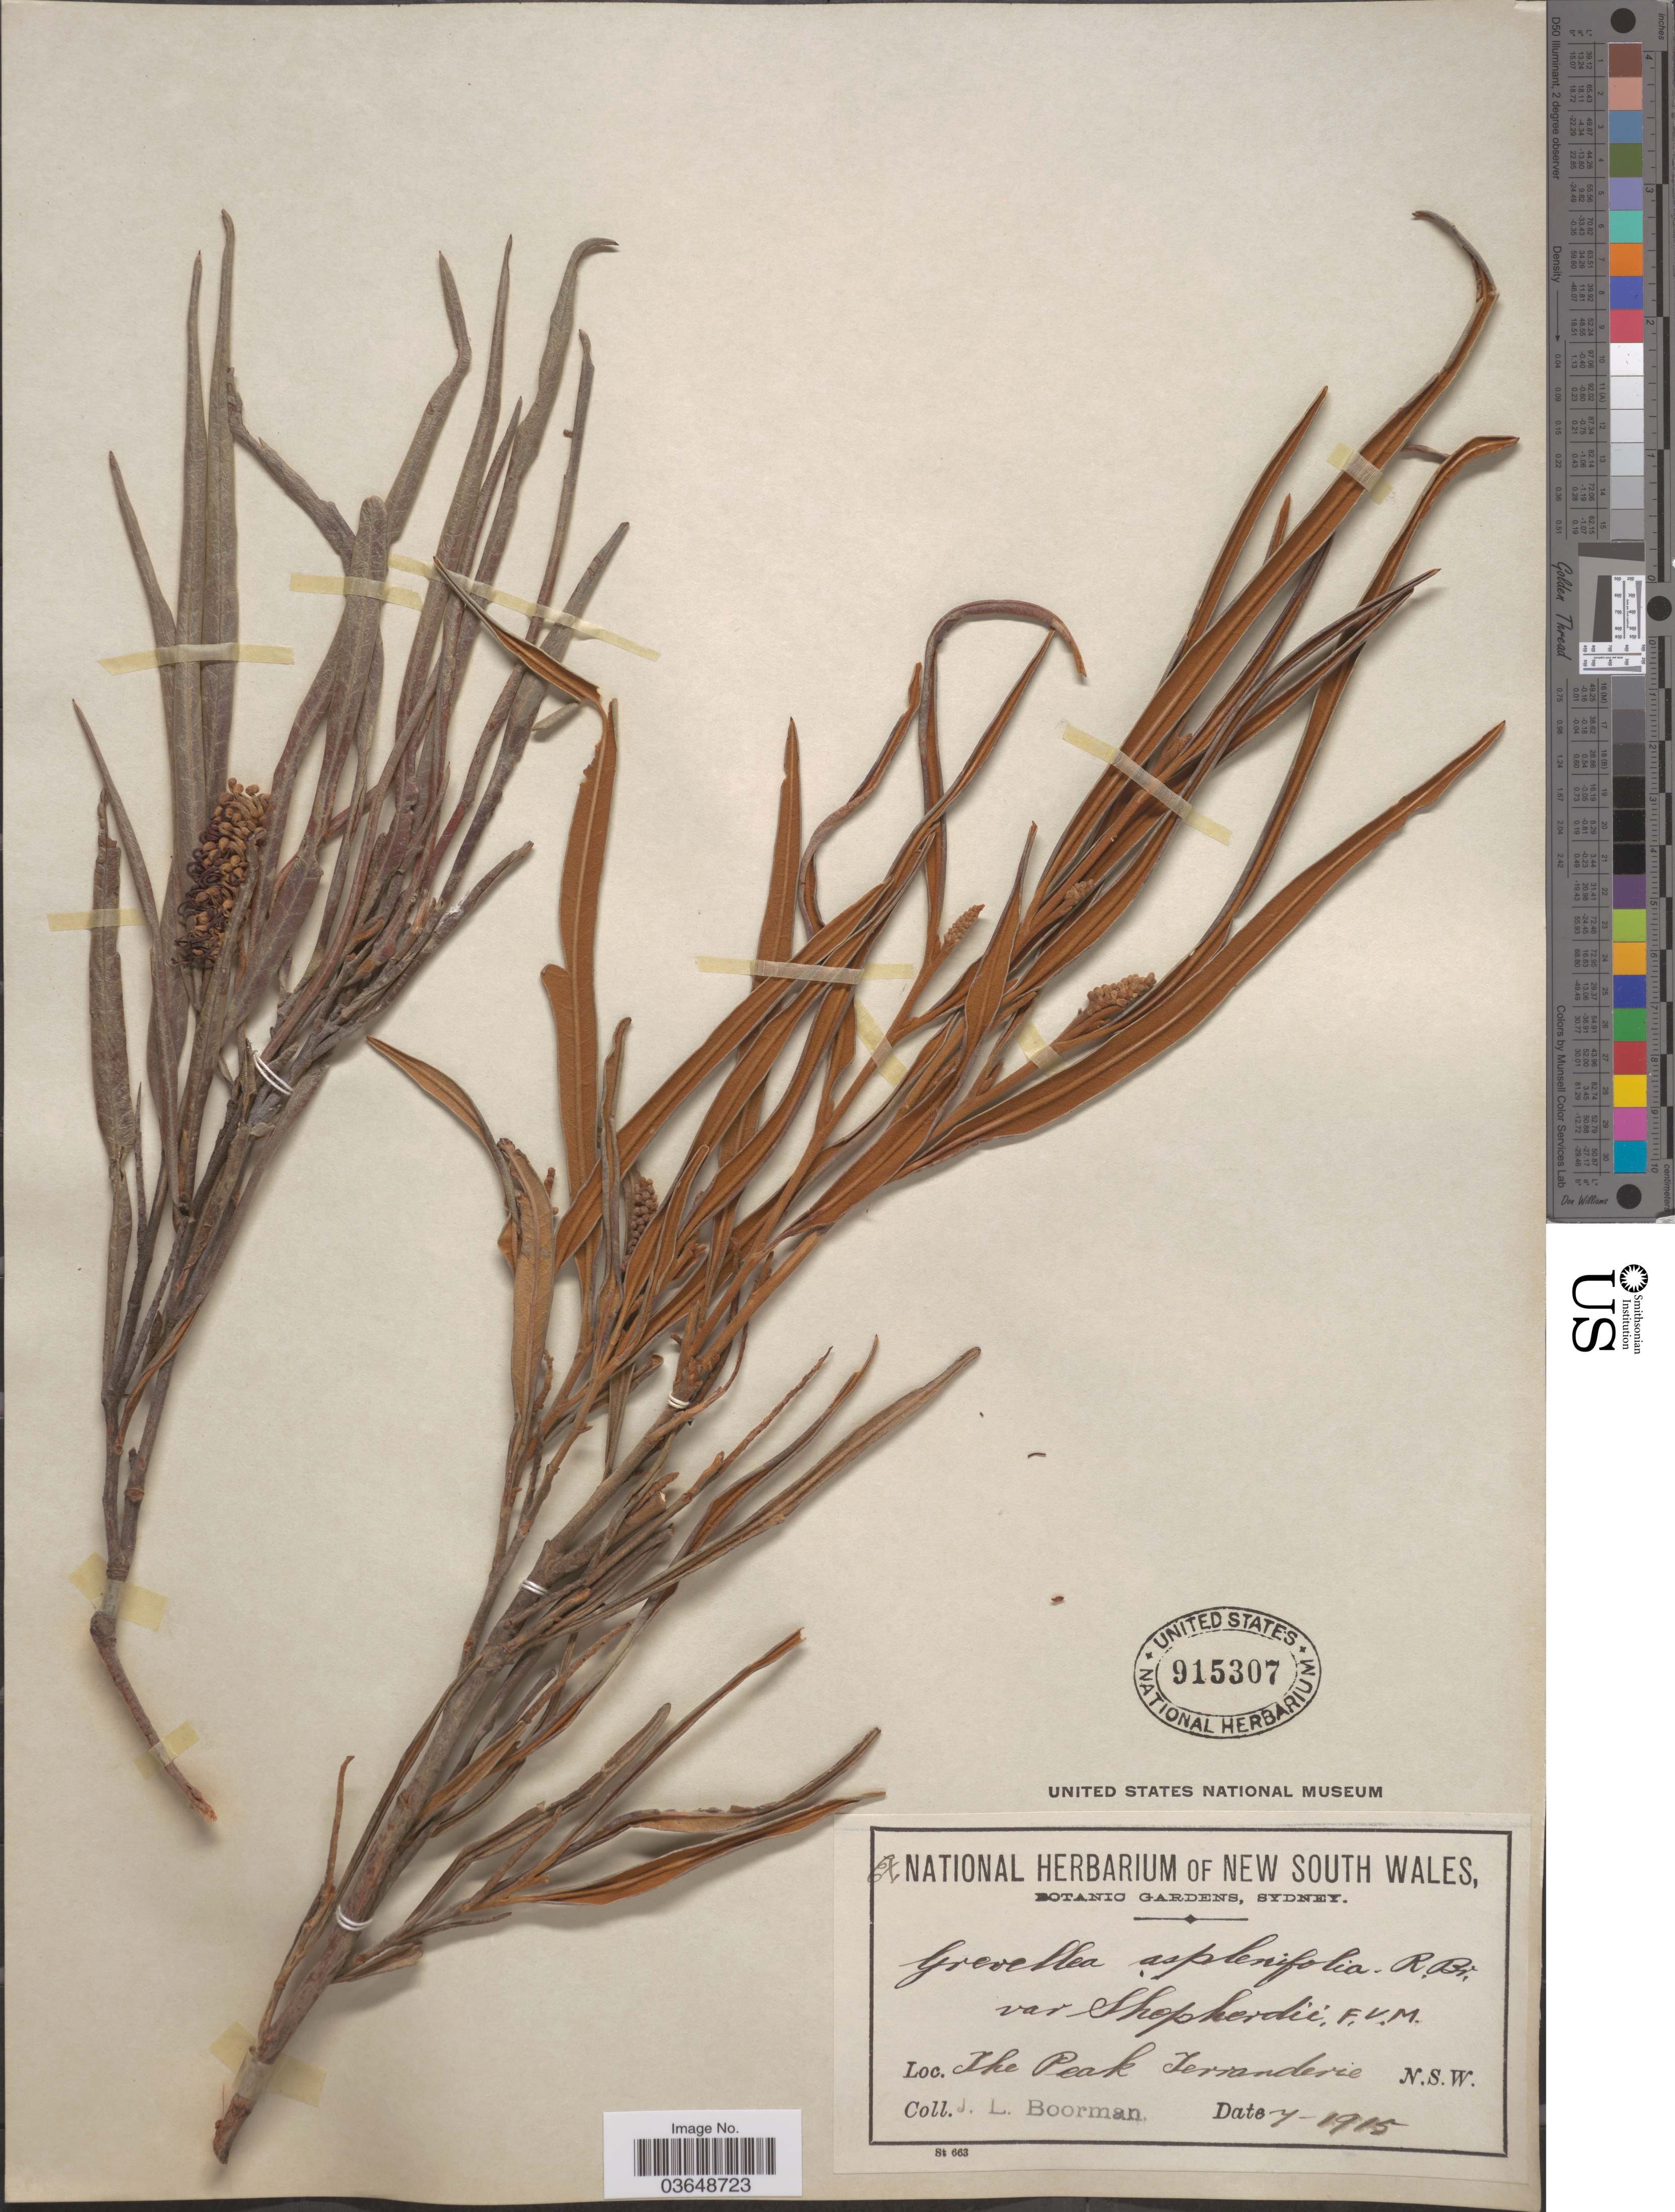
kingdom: Plantae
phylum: Tracheophyta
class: Magnoliopsida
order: Proteales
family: Proteaceae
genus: Grevillea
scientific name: Grevillea aspleniifolia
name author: Knight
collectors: J. Boorman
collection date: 1915-07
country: Australia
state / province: New South Wales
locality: The Peak Yerranderie.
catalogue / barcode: US 915307